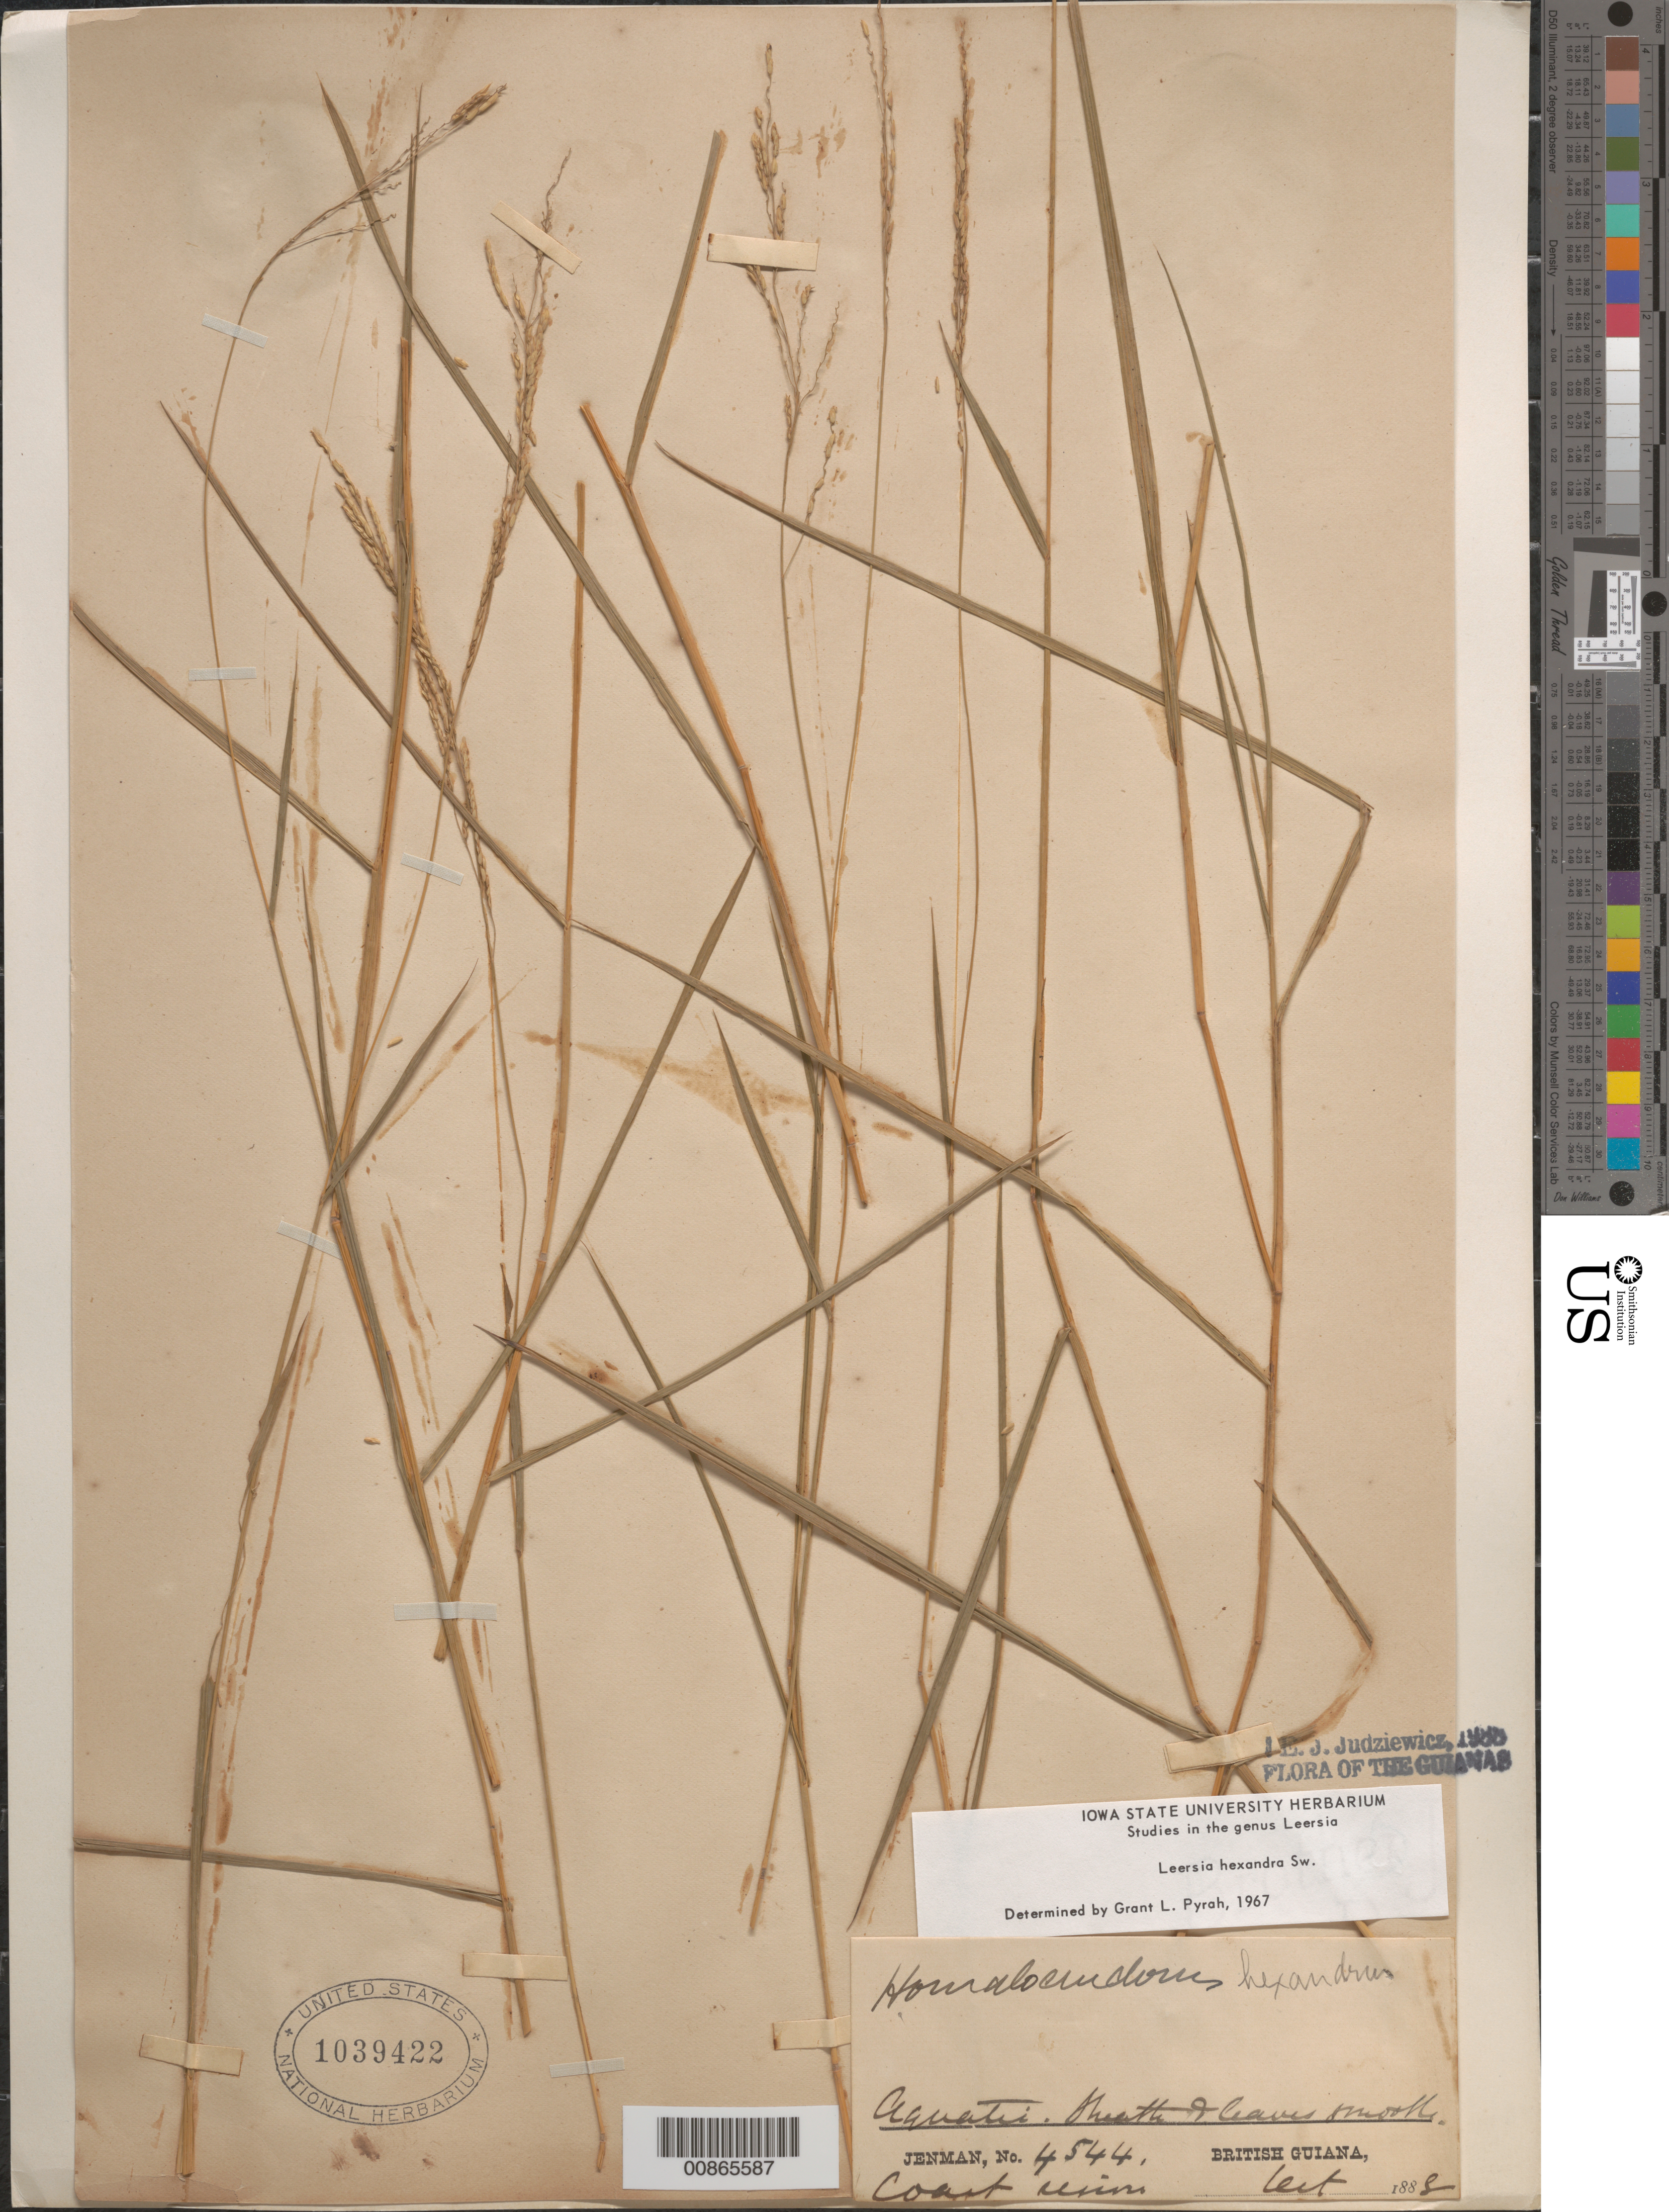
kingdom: Plantae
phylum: Tracheophyta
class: Liliopsida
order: Poales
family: Poaceae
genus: Leersia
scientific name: Leersia hexandra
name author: Sw.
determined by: Pyrah, G. L.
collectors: G. S. Jenman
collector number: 4544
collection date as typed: October 1888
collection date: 1888-10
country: Guyana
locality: Coast Region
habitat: Aquatic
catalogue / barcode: US 1039422